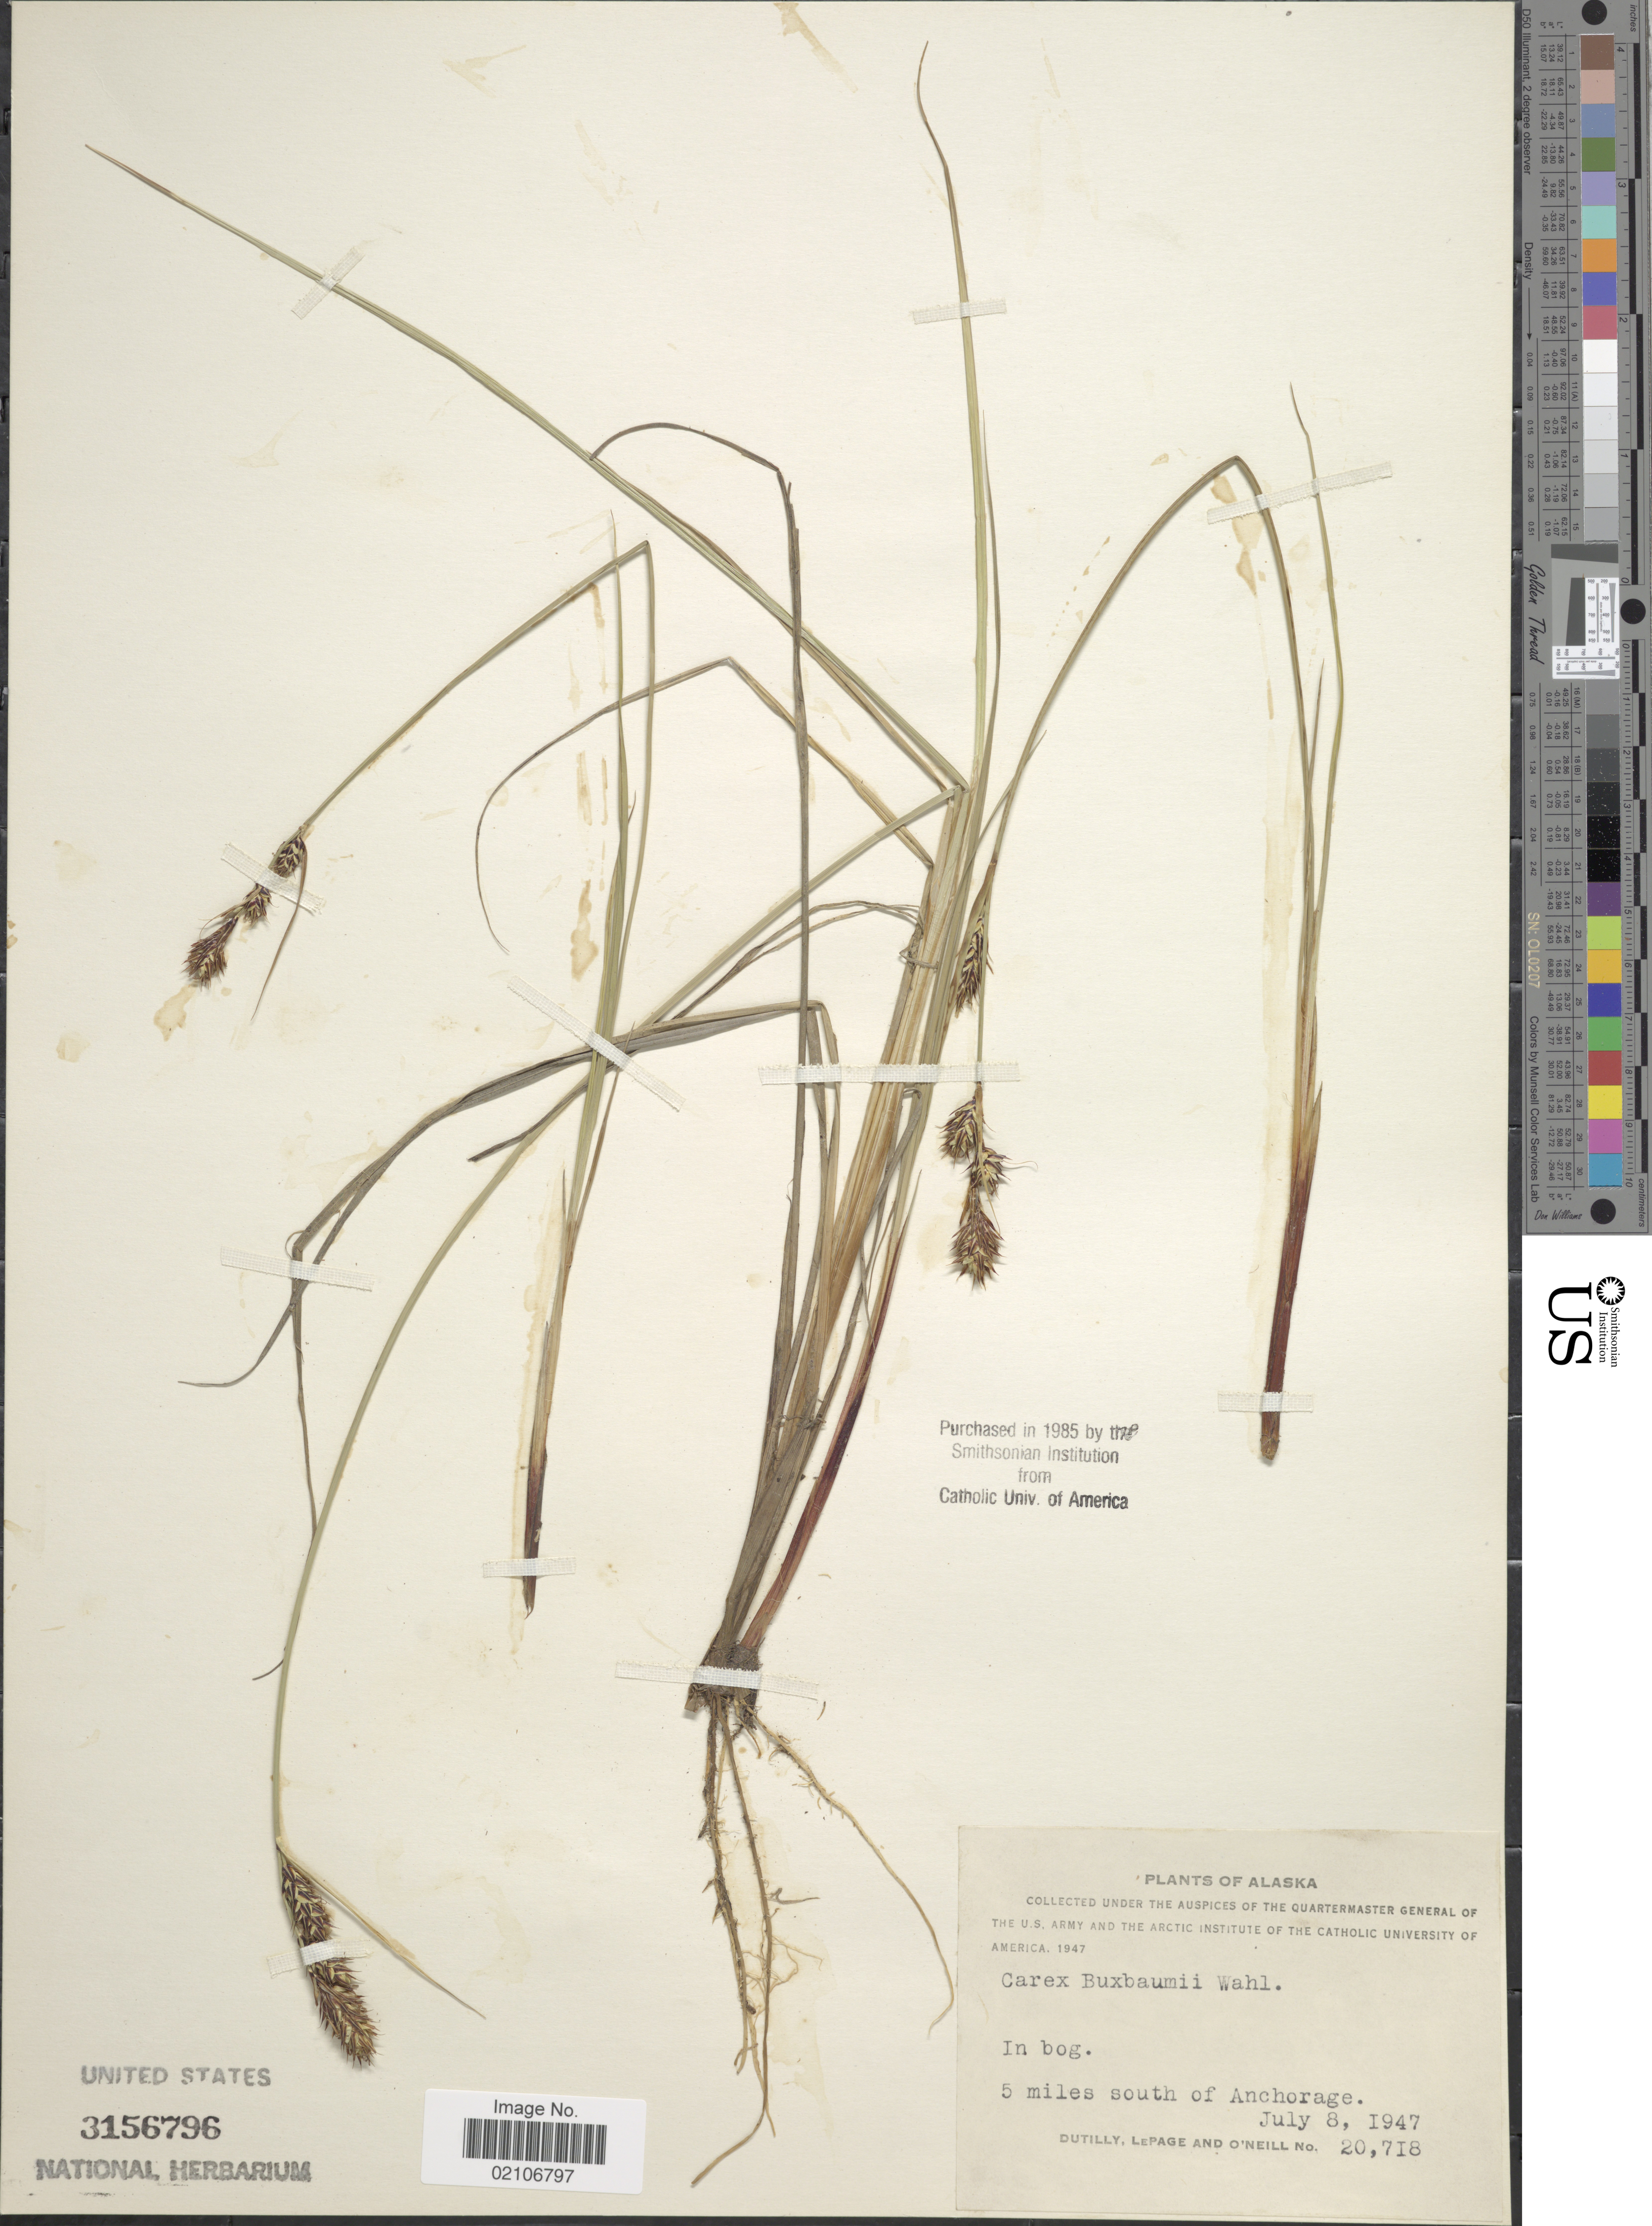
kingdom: Plantae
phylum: Tracheophyta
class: Liliopsida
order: Poales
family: Cyperaceae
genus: Carex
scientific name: Carex buxbaumii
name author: Wahlenb.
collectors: -. Dutilly, -. LePage & -. O'Neill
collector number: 20718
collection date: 1947-07-08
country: United States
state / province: Alaska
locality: Alaska, 5 miles south of Anchorage.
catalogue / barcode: US 3156796